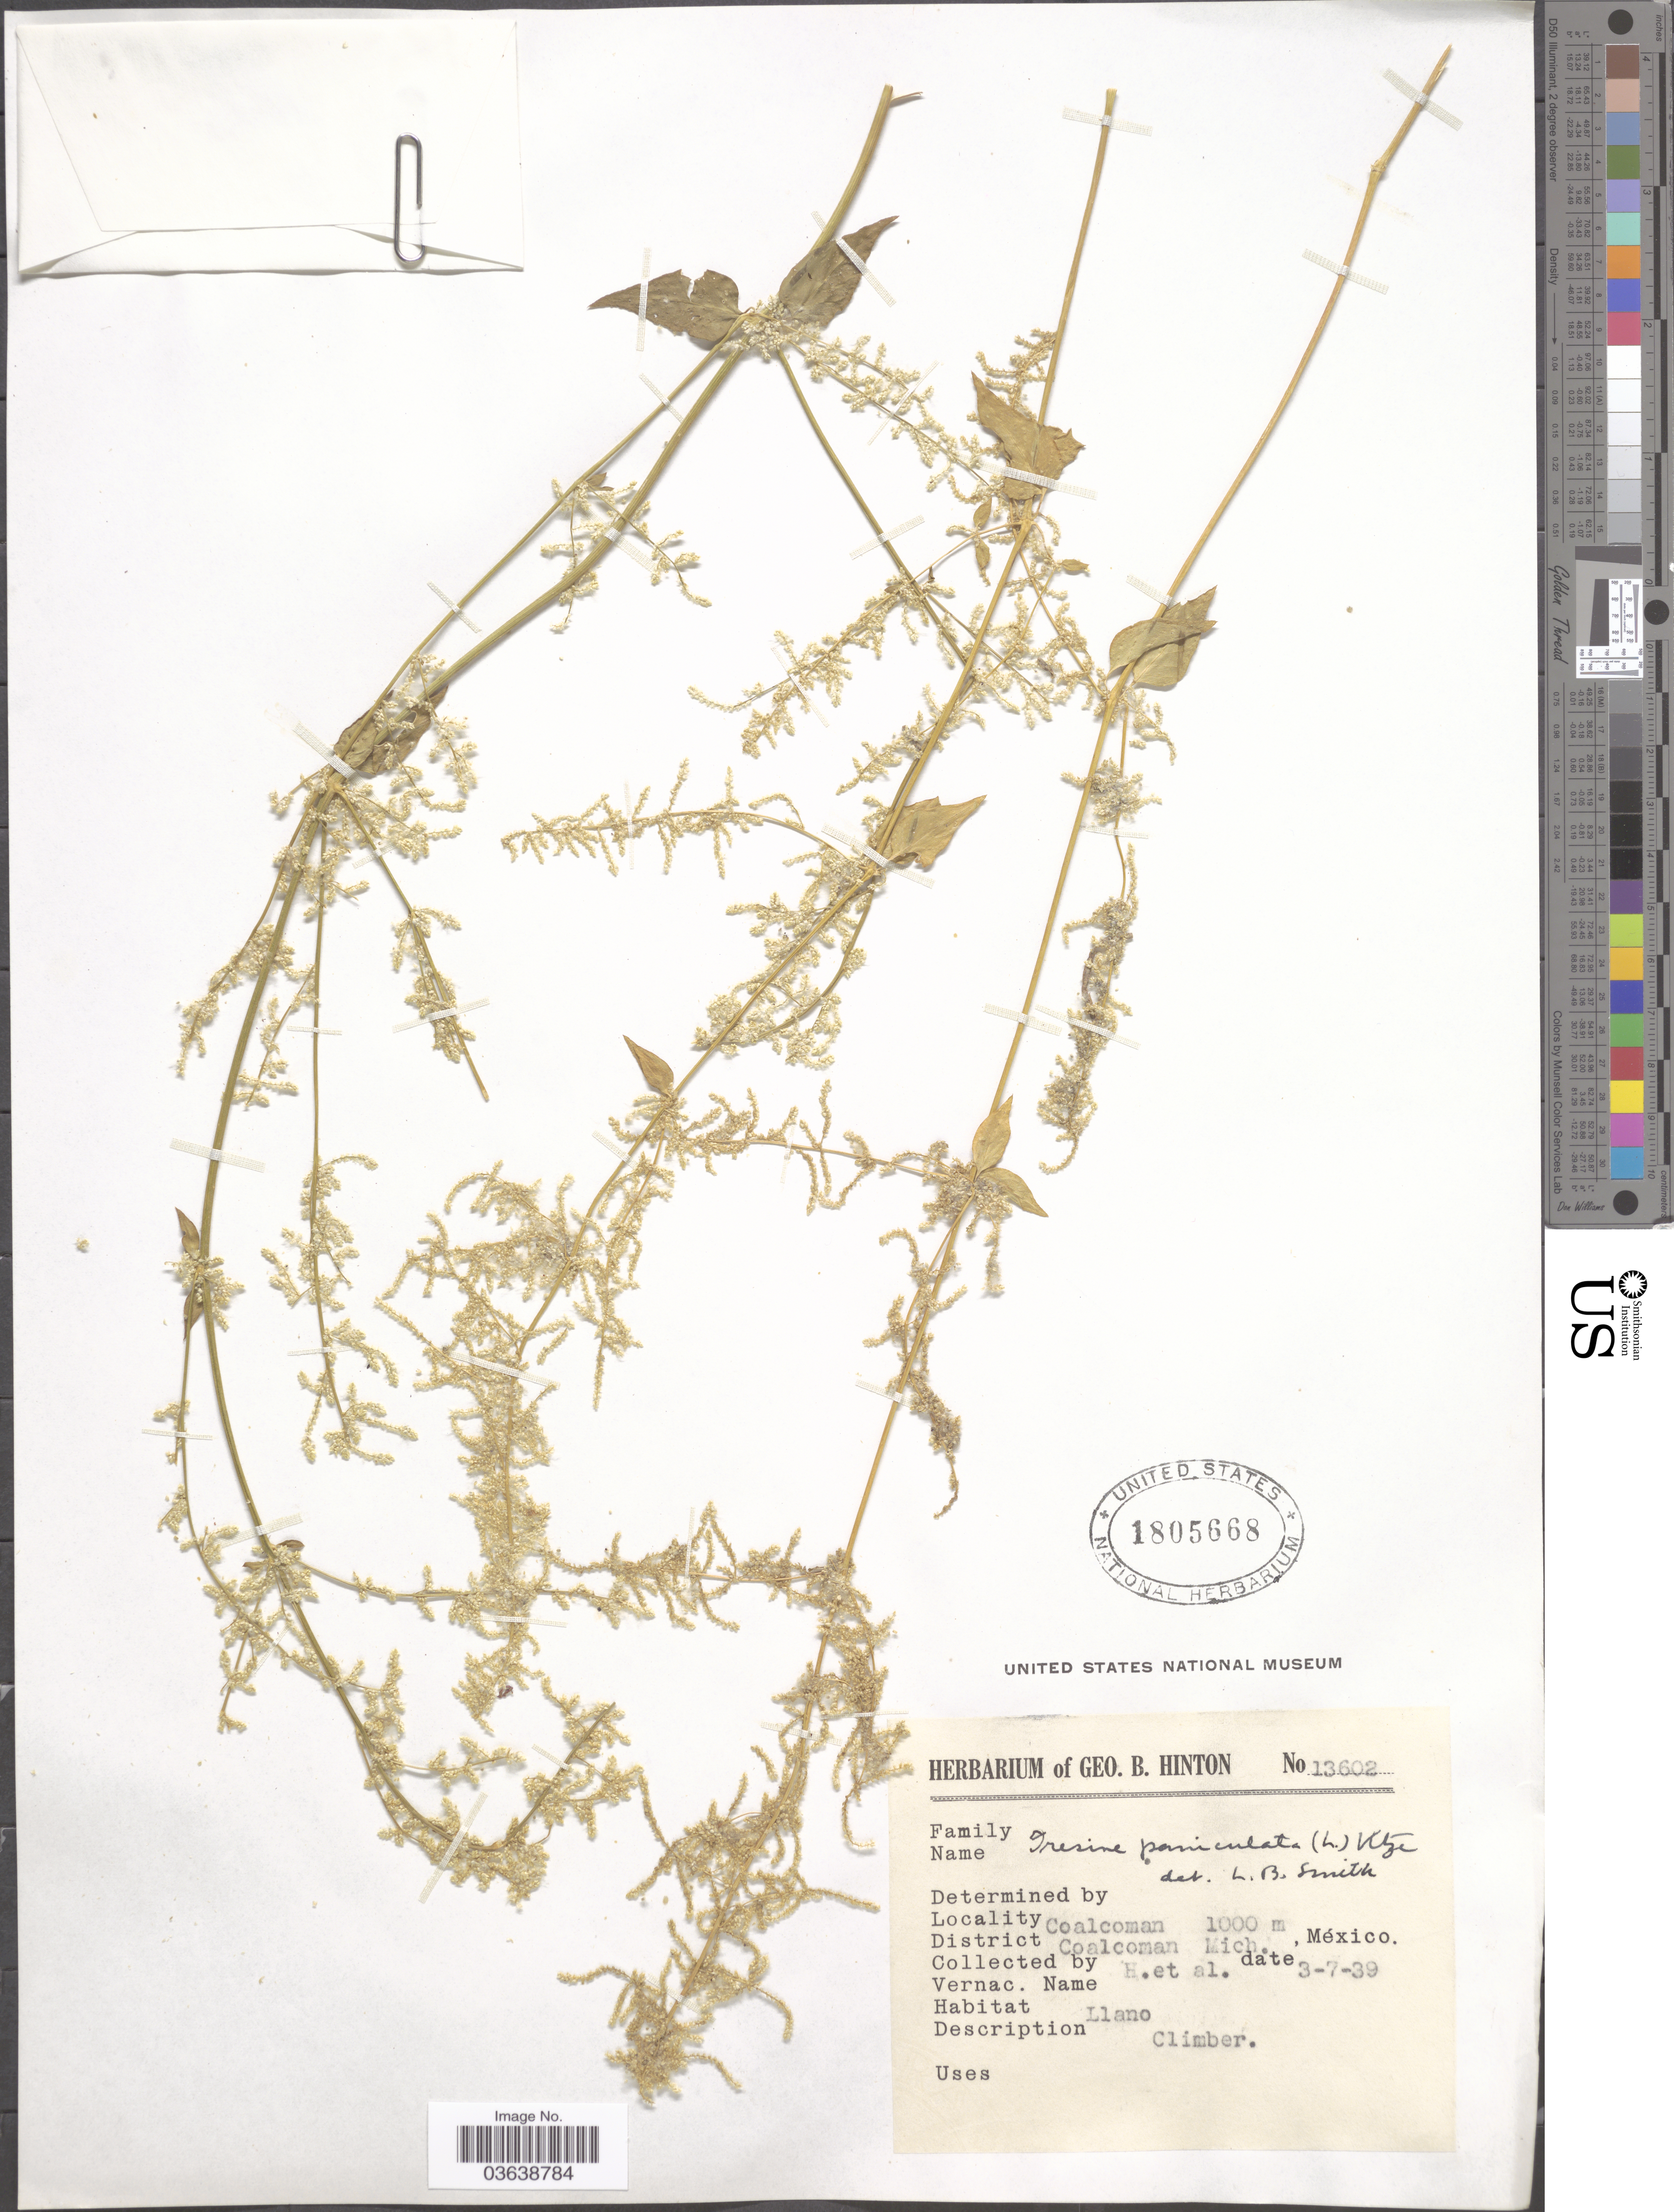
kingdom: Plantae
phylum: Tracheophyta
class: Magnoliopsida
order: Caryophyllales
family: Amaranthaceae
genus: Iresine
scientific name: Iresine celosia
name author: L.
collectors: G. B. Hinton & et al.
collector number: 13602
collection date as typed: Transcribed d/m/y: 3/7/39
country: Mexico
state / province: Michoacán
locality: Coalcoman. District Coalcoman.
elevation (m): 1000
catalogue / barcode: US 1805668